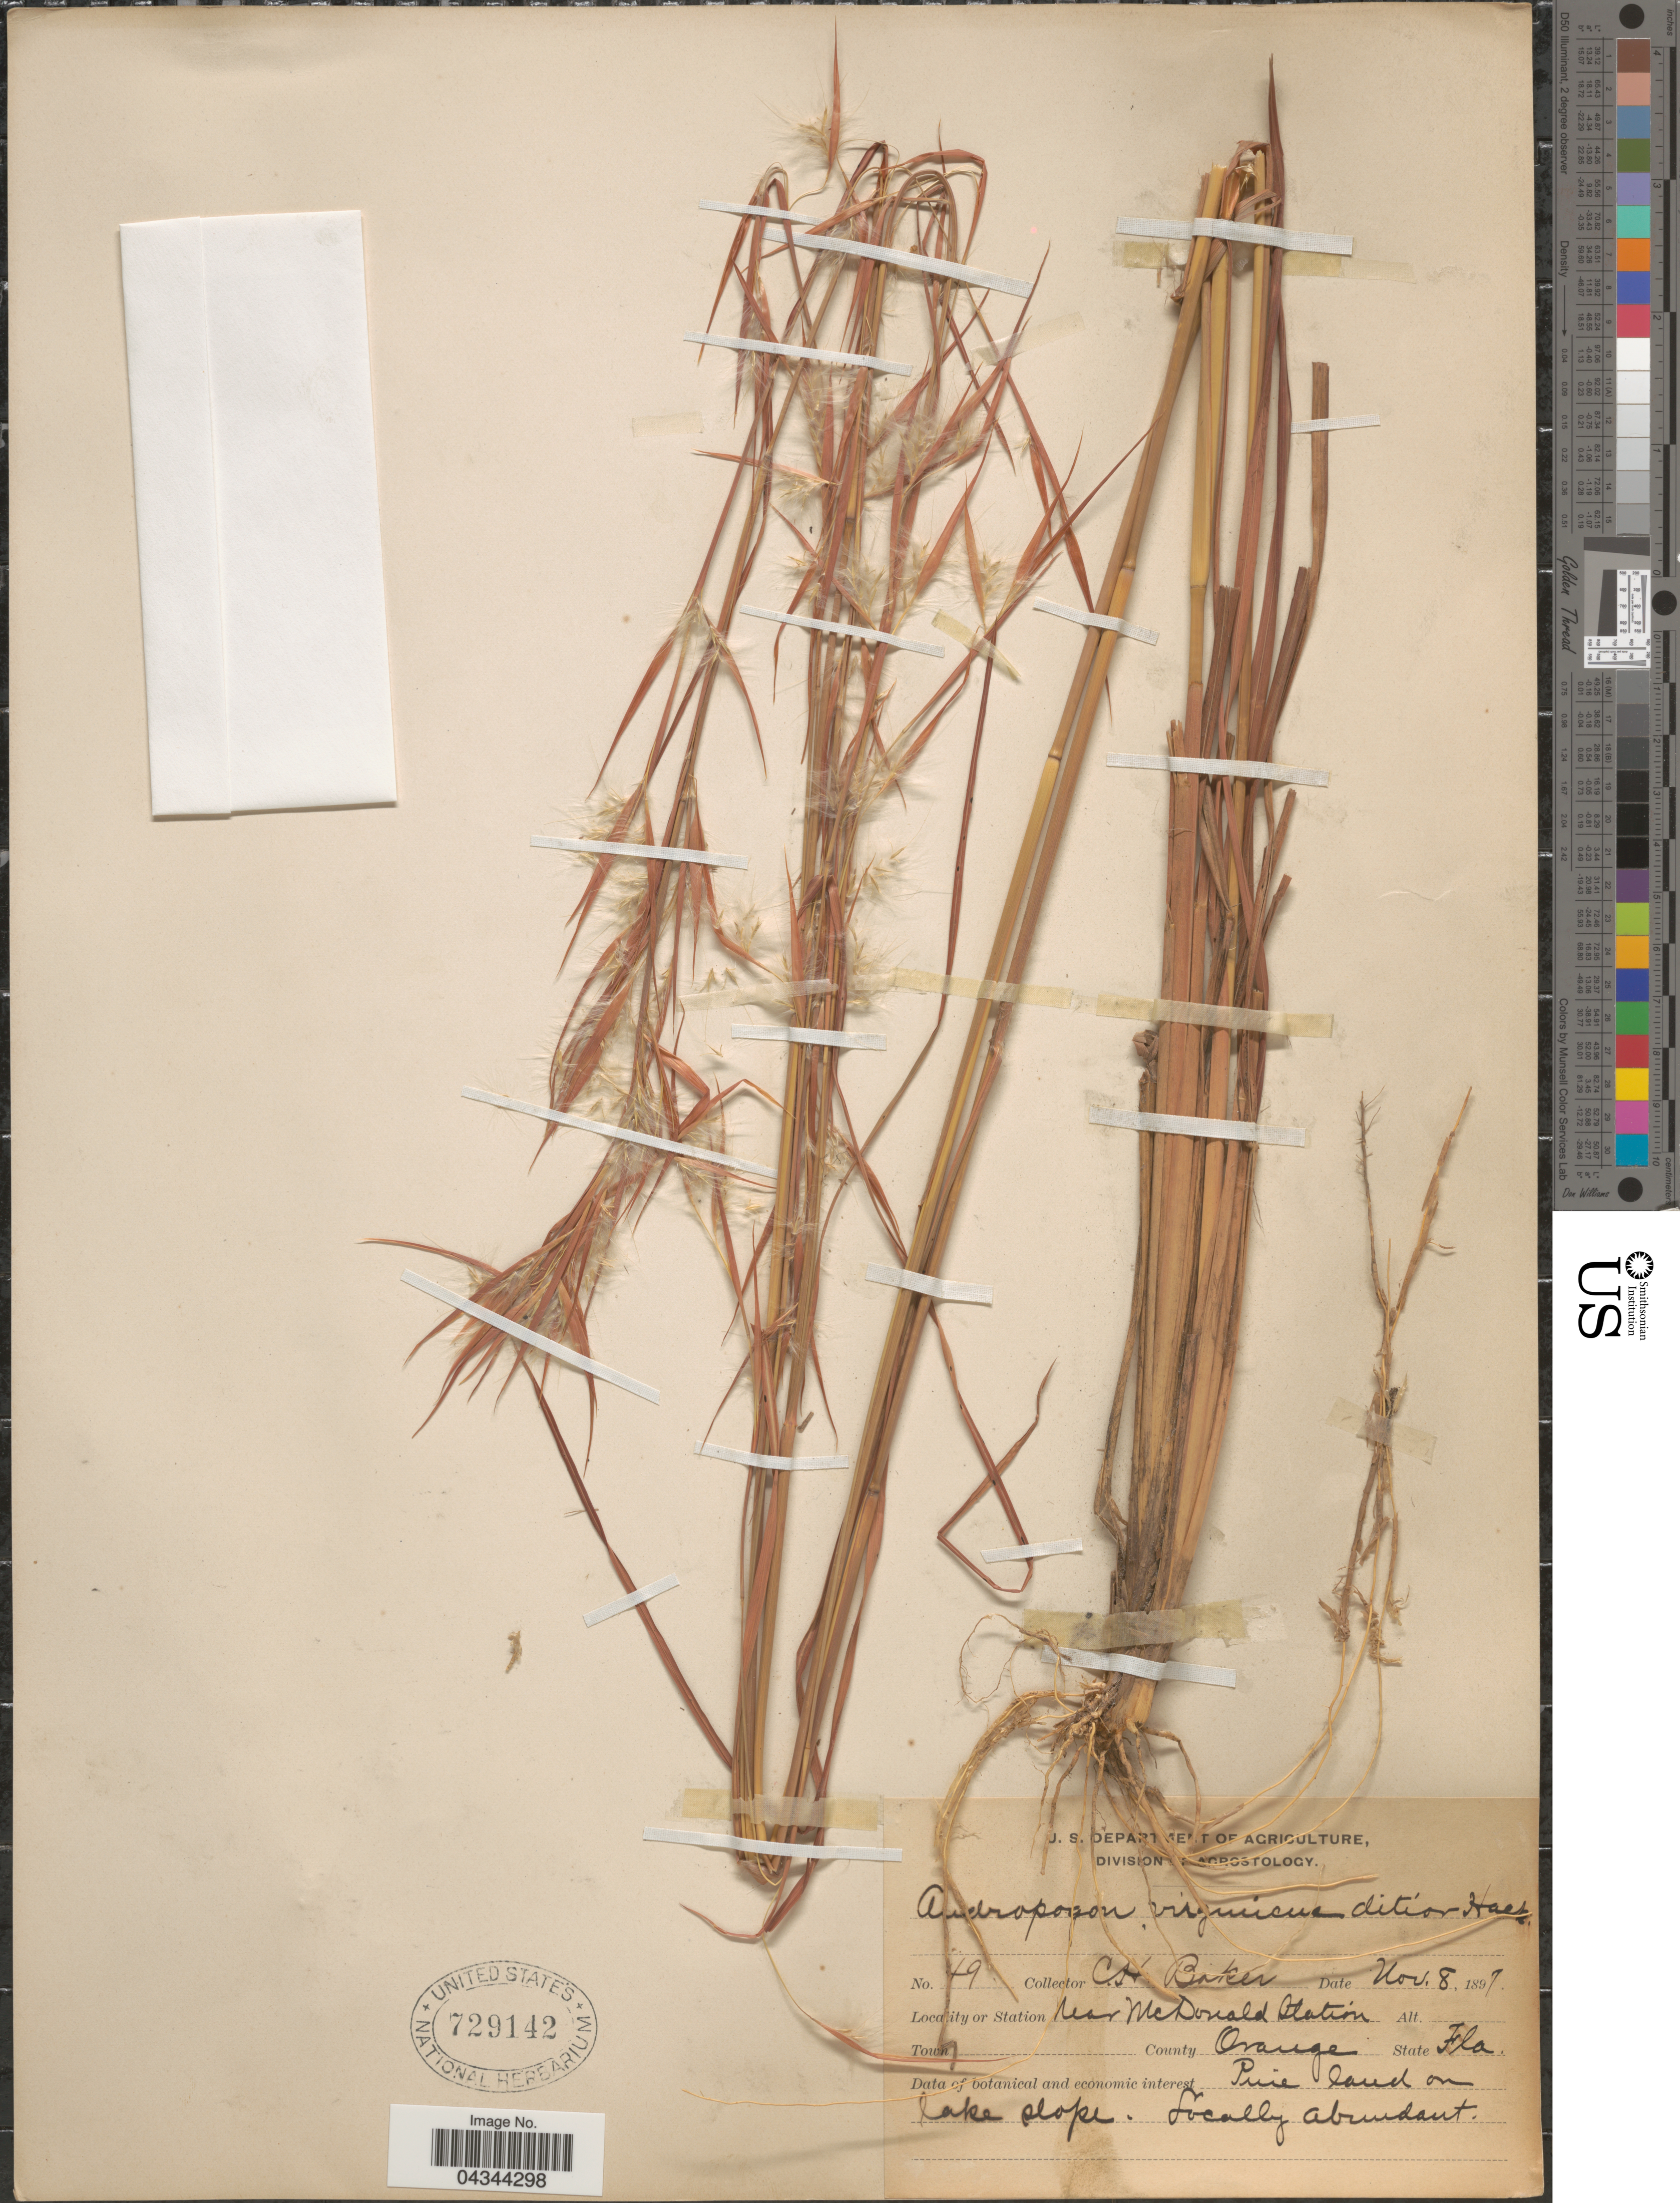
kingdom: Plantae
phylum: Tracheophyta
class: Liliopsida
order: Poales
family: Poaceae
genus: Andropogon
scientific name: Andropogon virginicus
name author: L.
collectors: C. H. Baker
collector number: !9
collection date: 1897-11-08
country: United States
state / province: Florida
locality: Station near McDonald Station. County Orange.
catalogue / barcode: US 729142